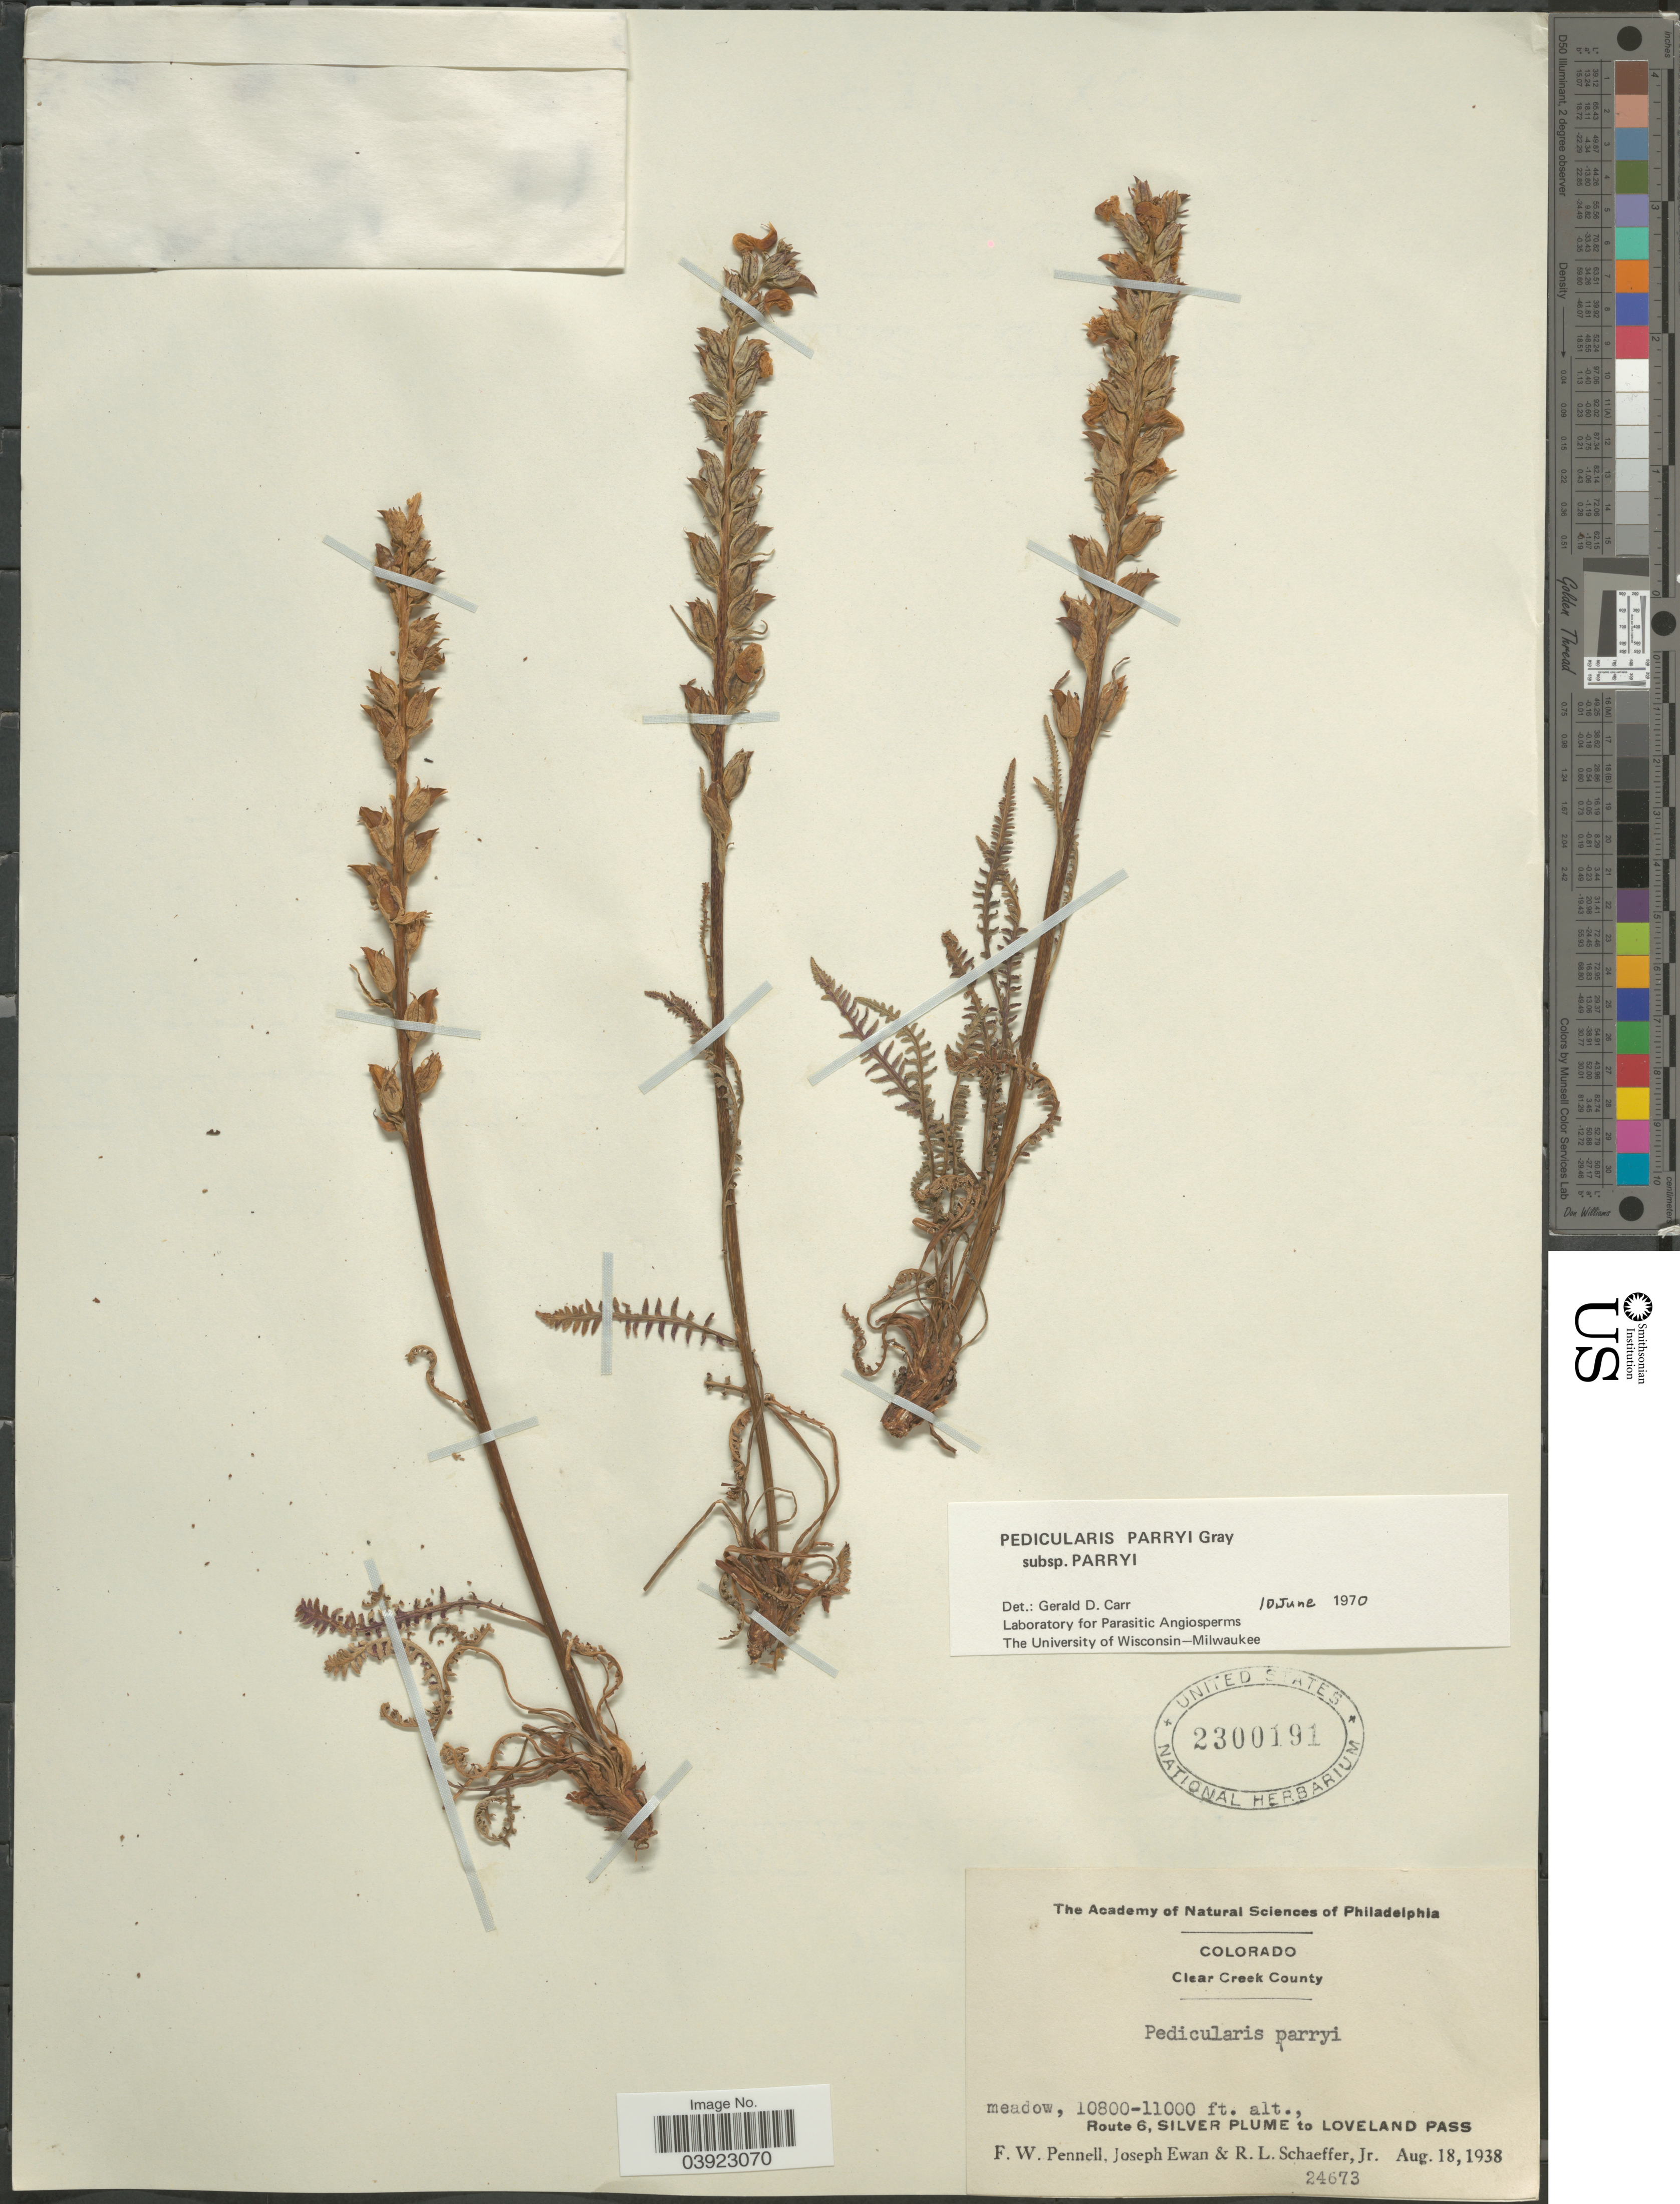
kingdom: Plantae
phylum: Tracheophyta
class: Magnoliopsida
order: Lamiales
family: Orobanchaceae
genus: Pedicularis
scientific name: Pedicularis parryi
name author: A. Gray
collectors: F. W. Pennell, J. A. Ewan & R. L. Schaeffer Jr.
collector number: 24673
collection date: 1938-08-18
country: United States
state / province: Colorado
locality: Clear Creek County. Route 6, Silver Plume to Loveland Pass.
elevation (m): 3292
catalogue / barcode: US 2300191